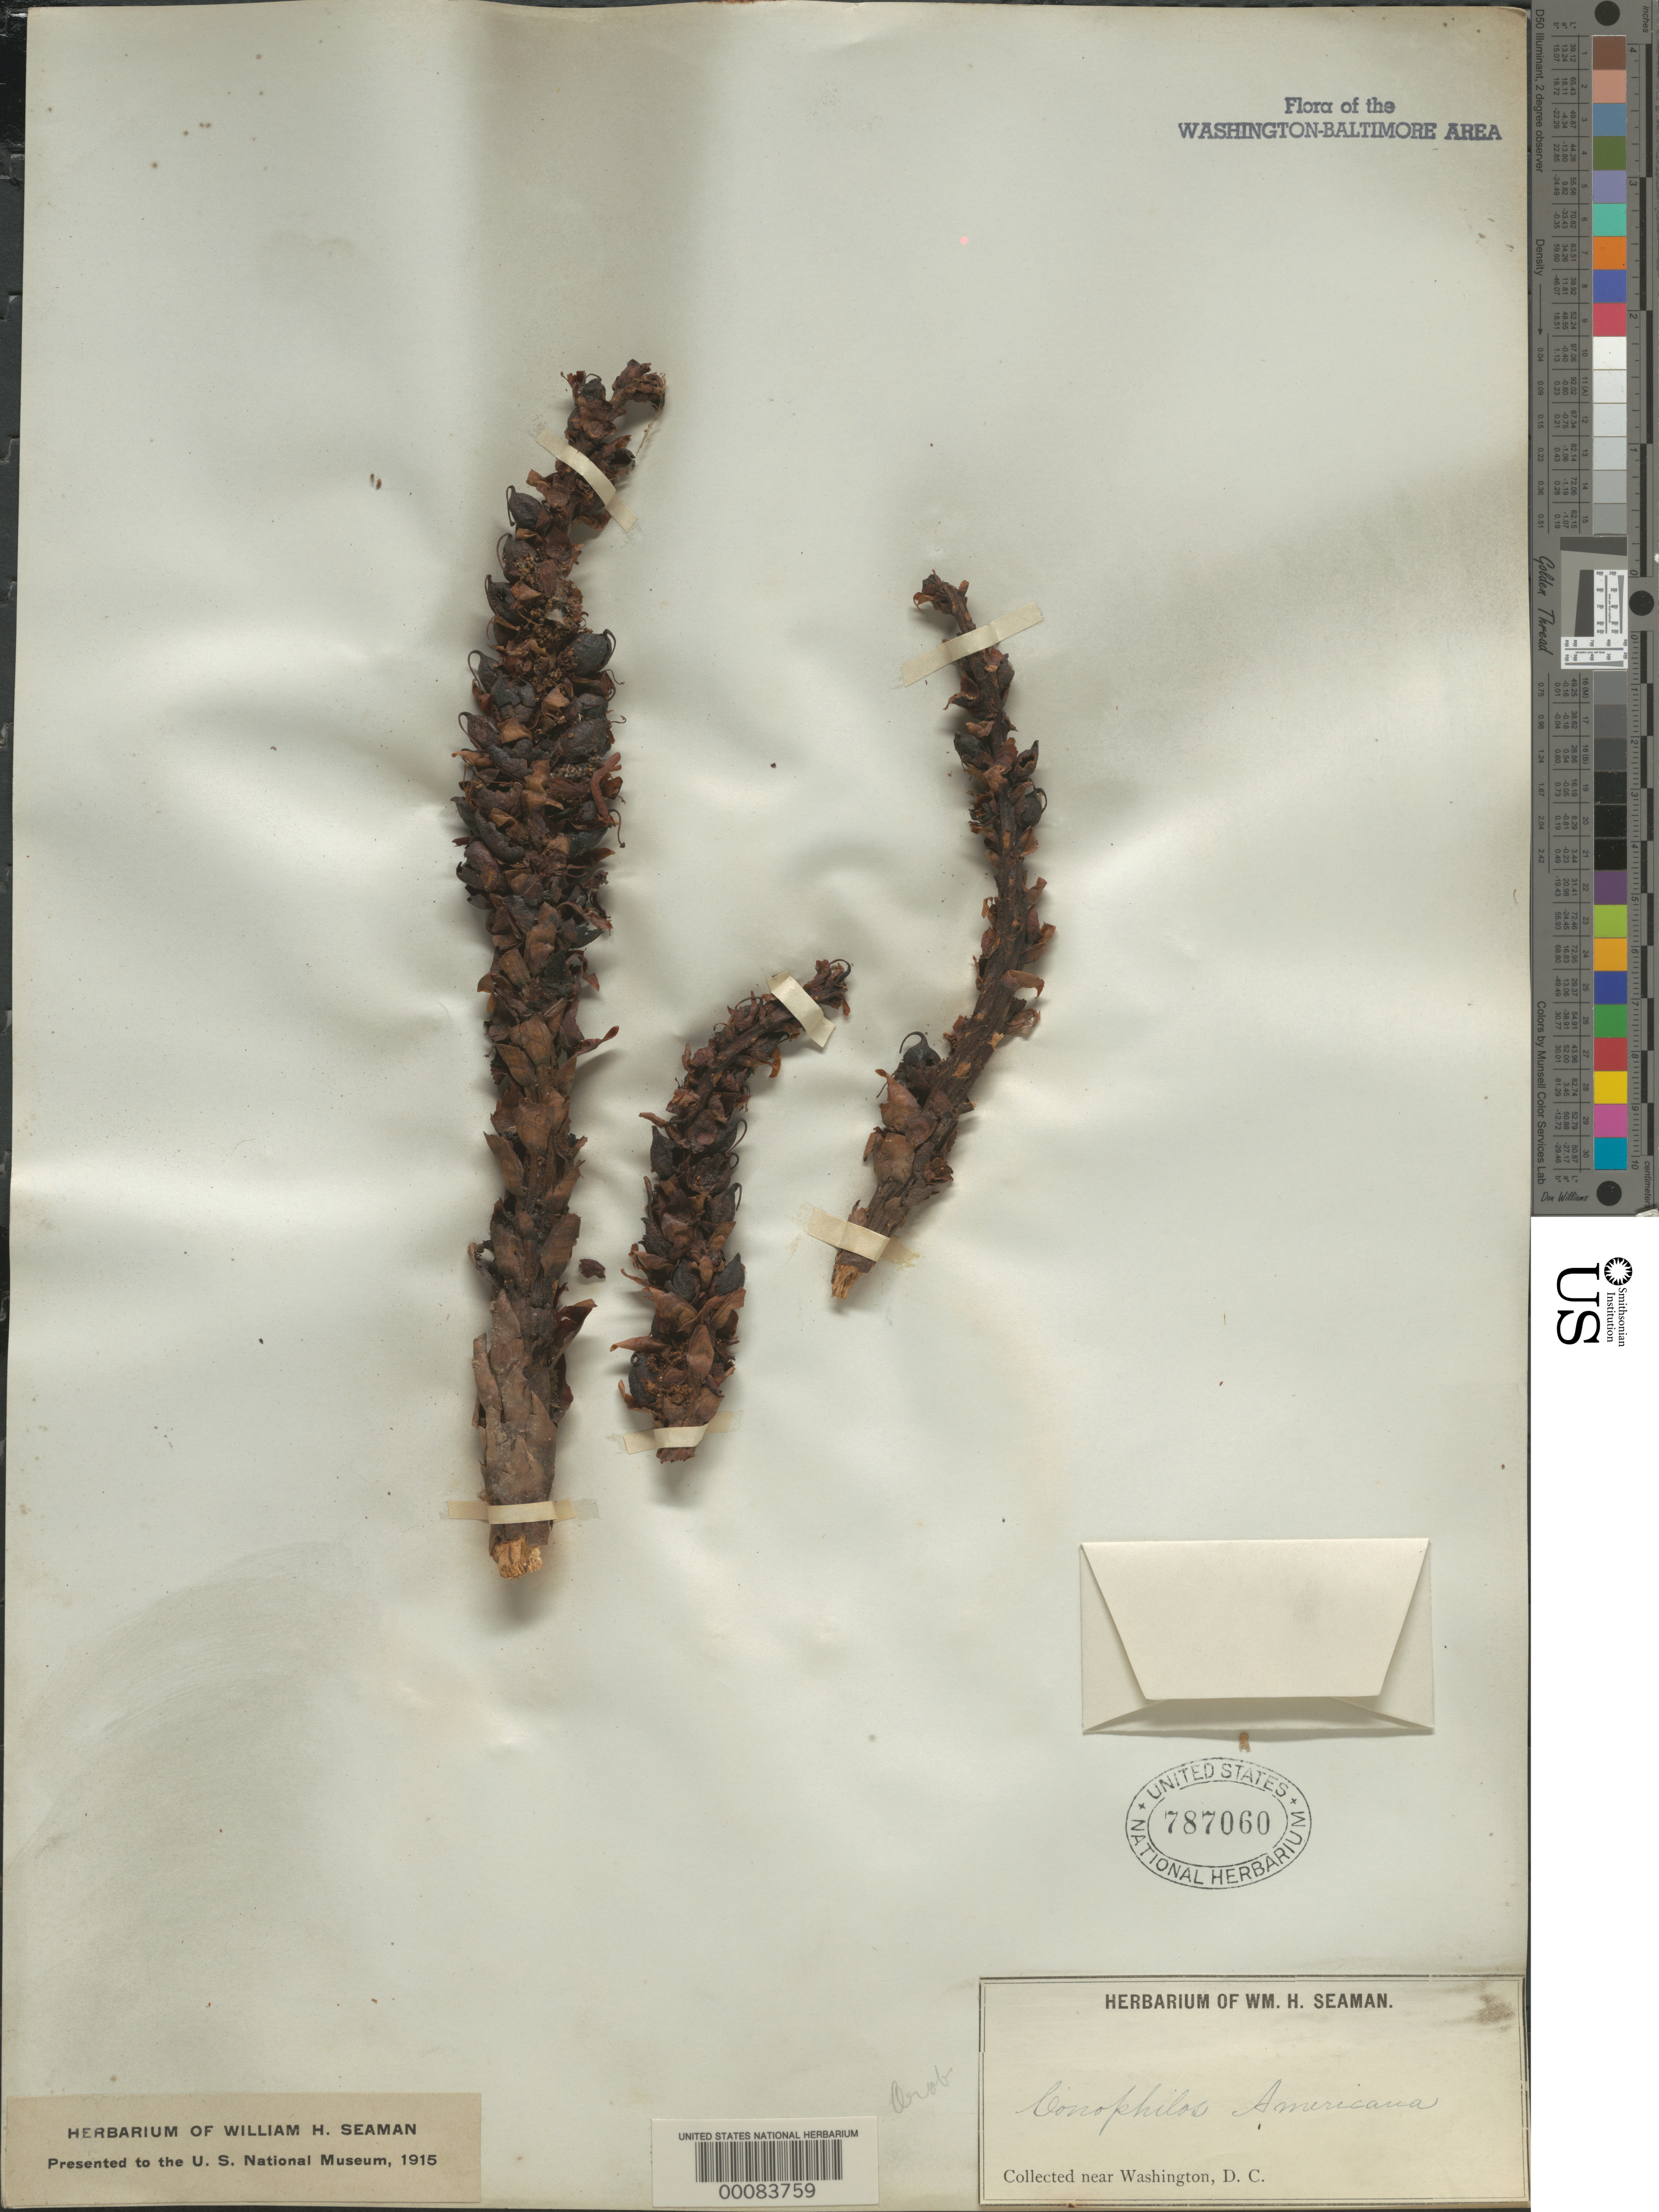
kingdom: Plantae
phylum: Tracheophyta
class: Magnoliopsida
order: Lamiales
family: Orobanchaceae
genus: Conopholis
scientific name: Conopholis americana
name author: (L. f.) Wallr.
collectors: W. Seaman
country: United States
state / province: District of Columbia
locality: Vicinity of Washington, DC.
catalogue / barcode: US 787060